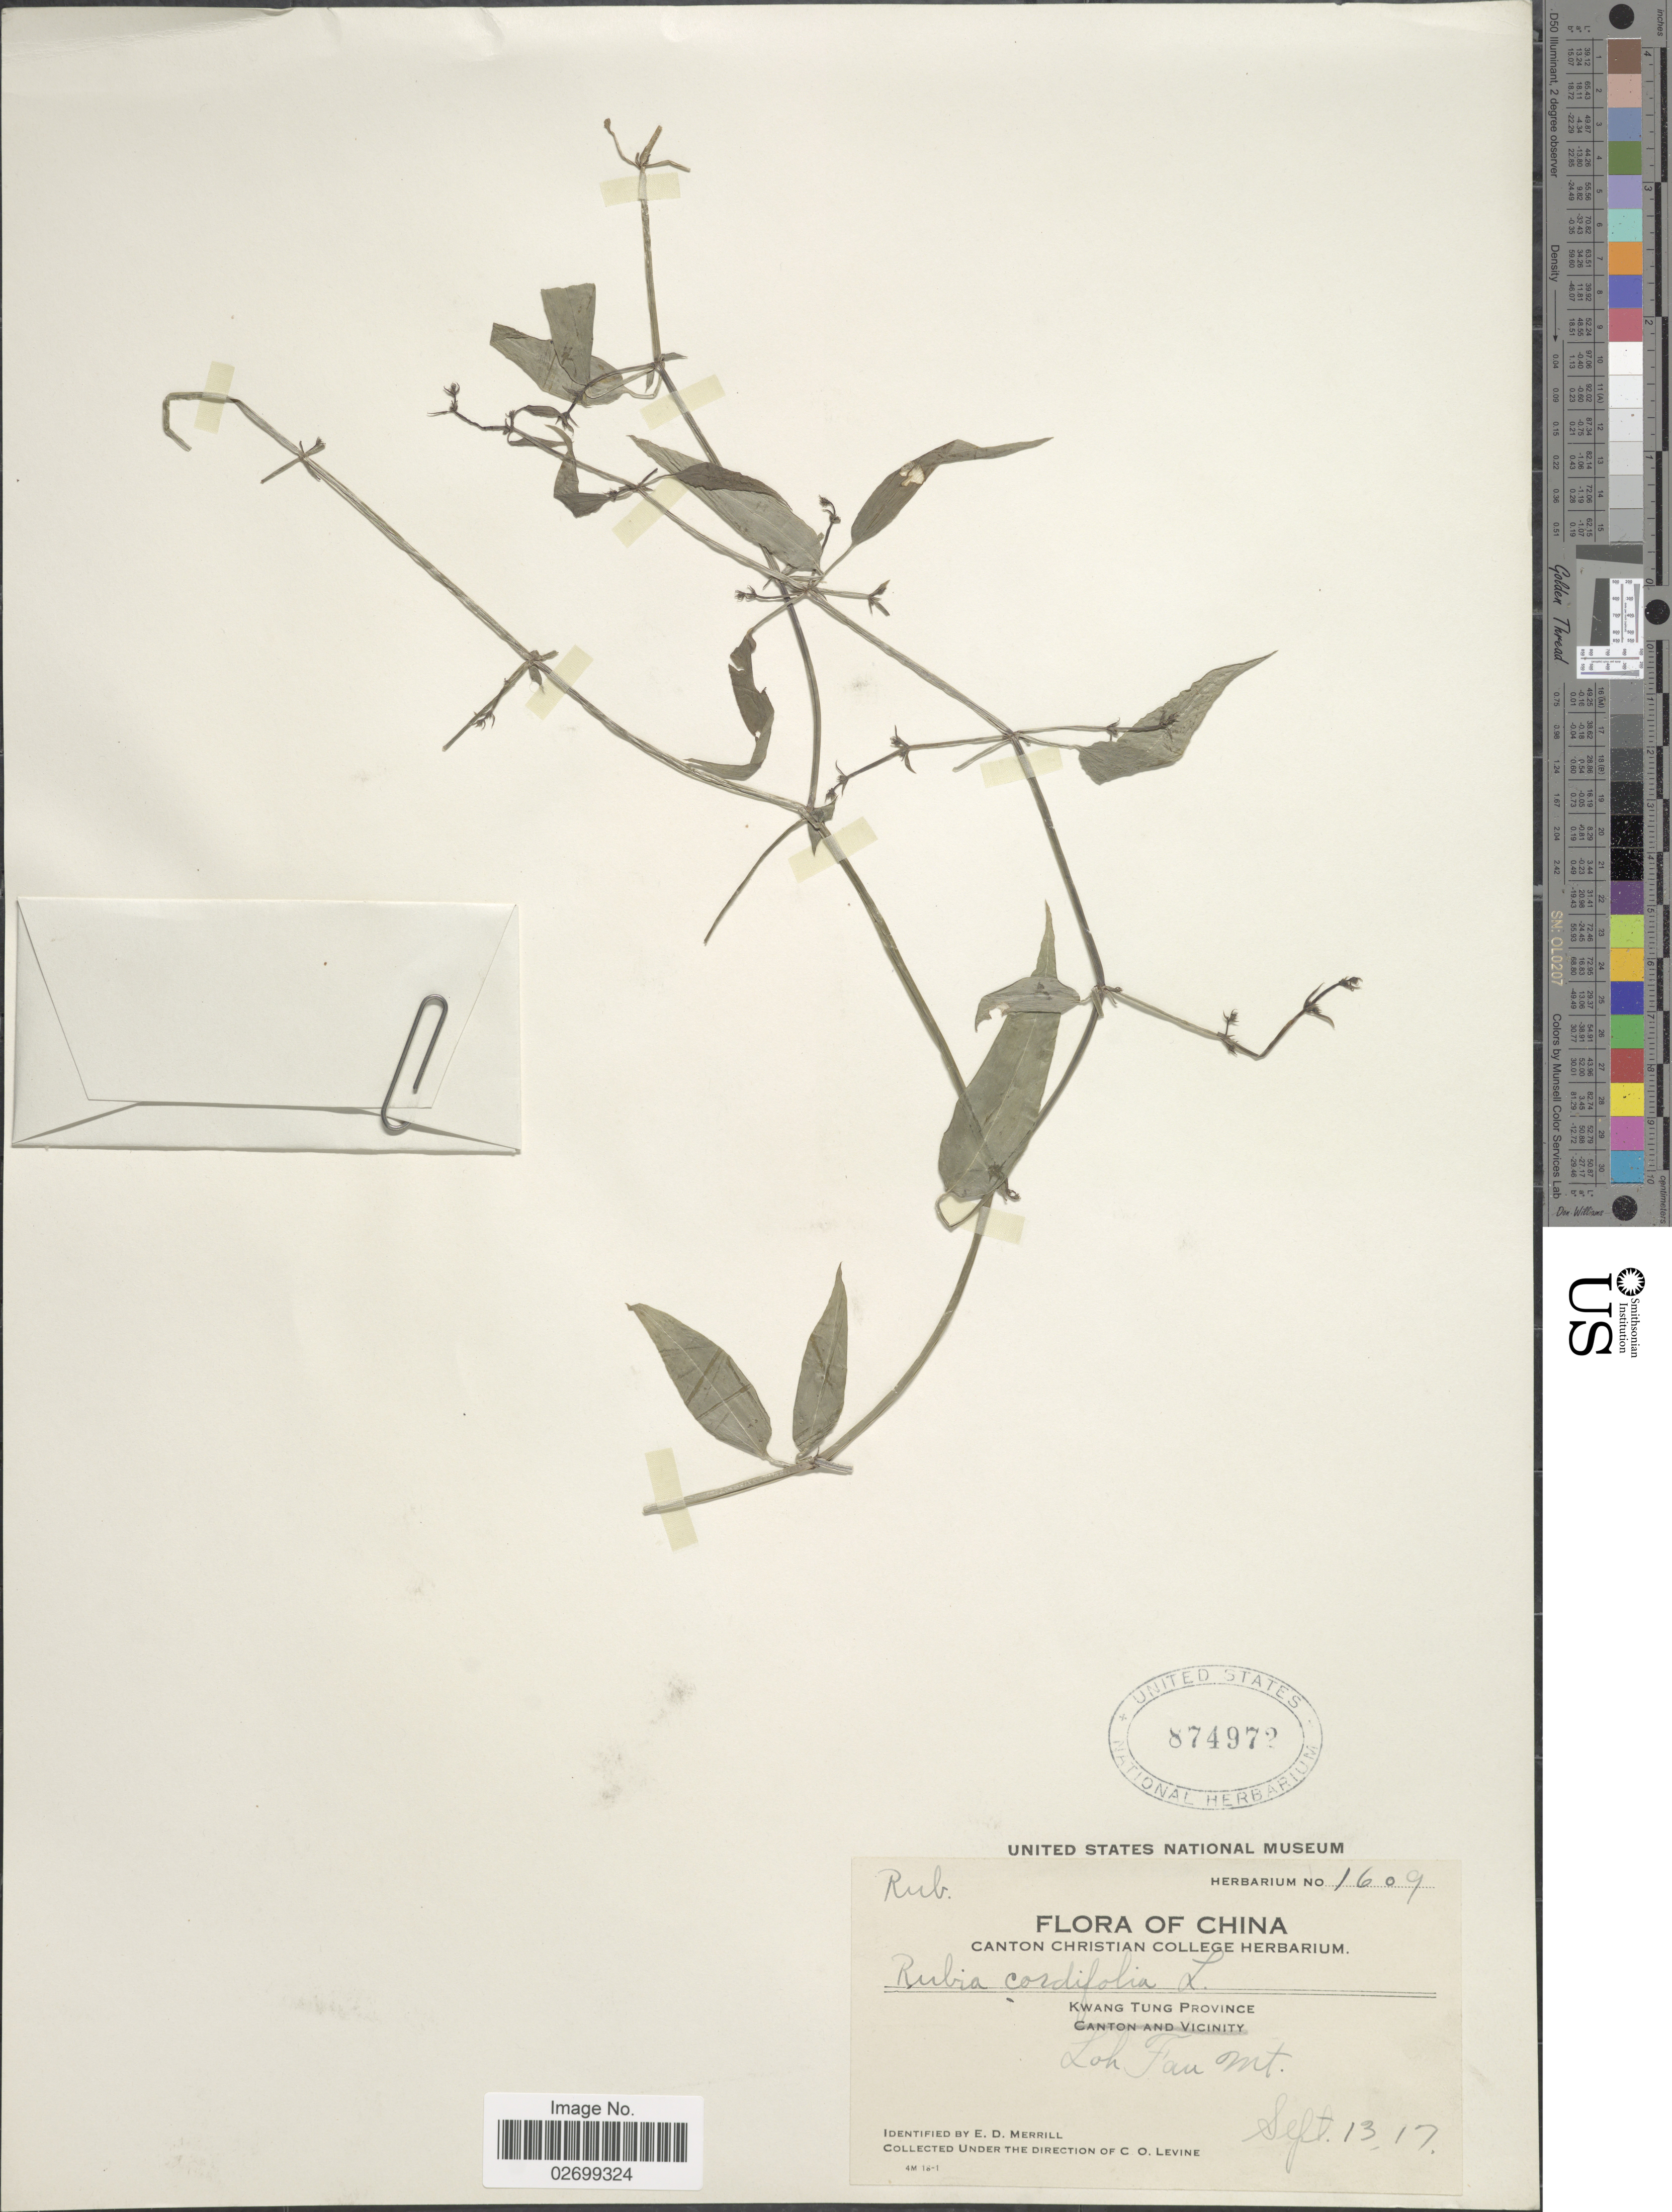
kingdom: Plantae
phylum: Tracheophyta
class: Magnoliopsida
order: Gentianales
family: Rubiaceae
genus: Rubia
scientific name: Rubia cordifolia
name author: L.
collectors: C. O. Levine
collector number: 1609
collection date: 1917-07-13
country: China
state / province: Guangdong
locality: Kwang Tung Province, Loh Fau Mt.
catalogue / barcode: US 874972